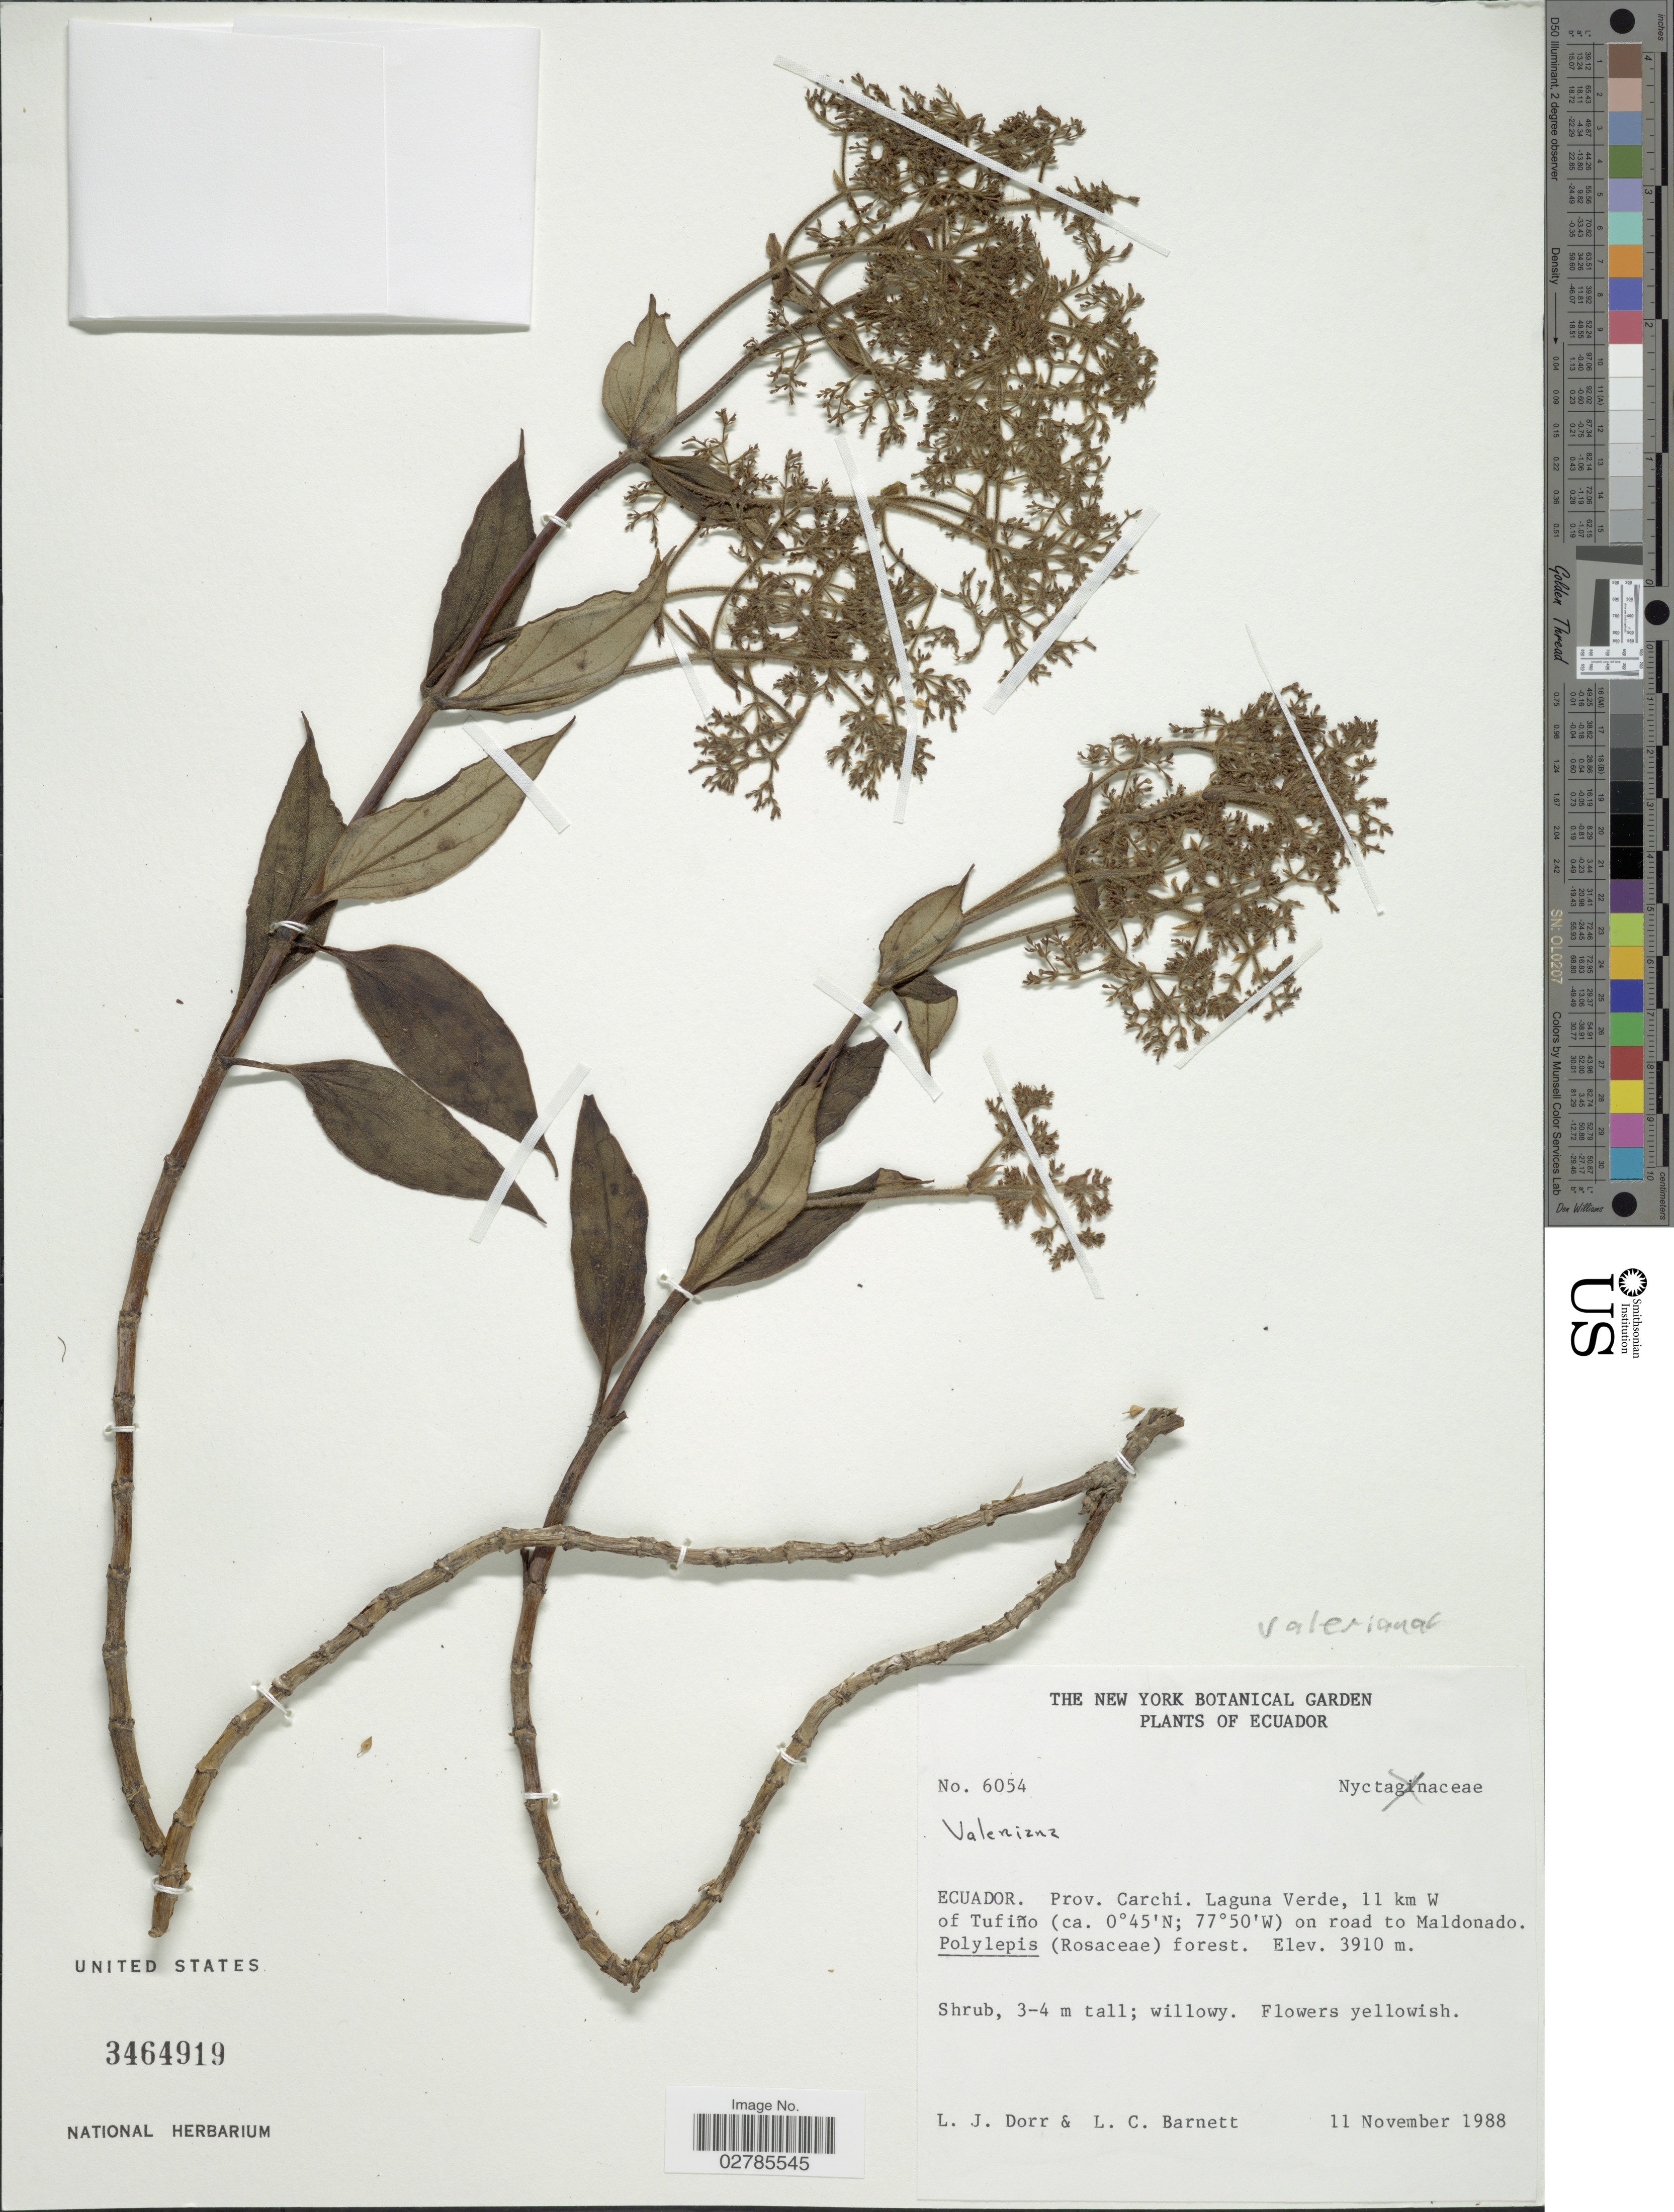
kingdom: Plantae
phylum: Tracheophyta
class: Magnoliopsida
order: Dipsacales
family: Caprifoliaceae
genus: Valeriana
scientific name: Valeriana sp.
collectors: L. J. Dorr & L. C. Barnett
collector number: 6054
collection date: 1988-11-11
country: Ecuador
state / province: Carchi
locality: Laguna Verde, 11 km W of Tufiño on road to Maldonado.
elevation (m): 3910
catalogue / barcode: US 3464919